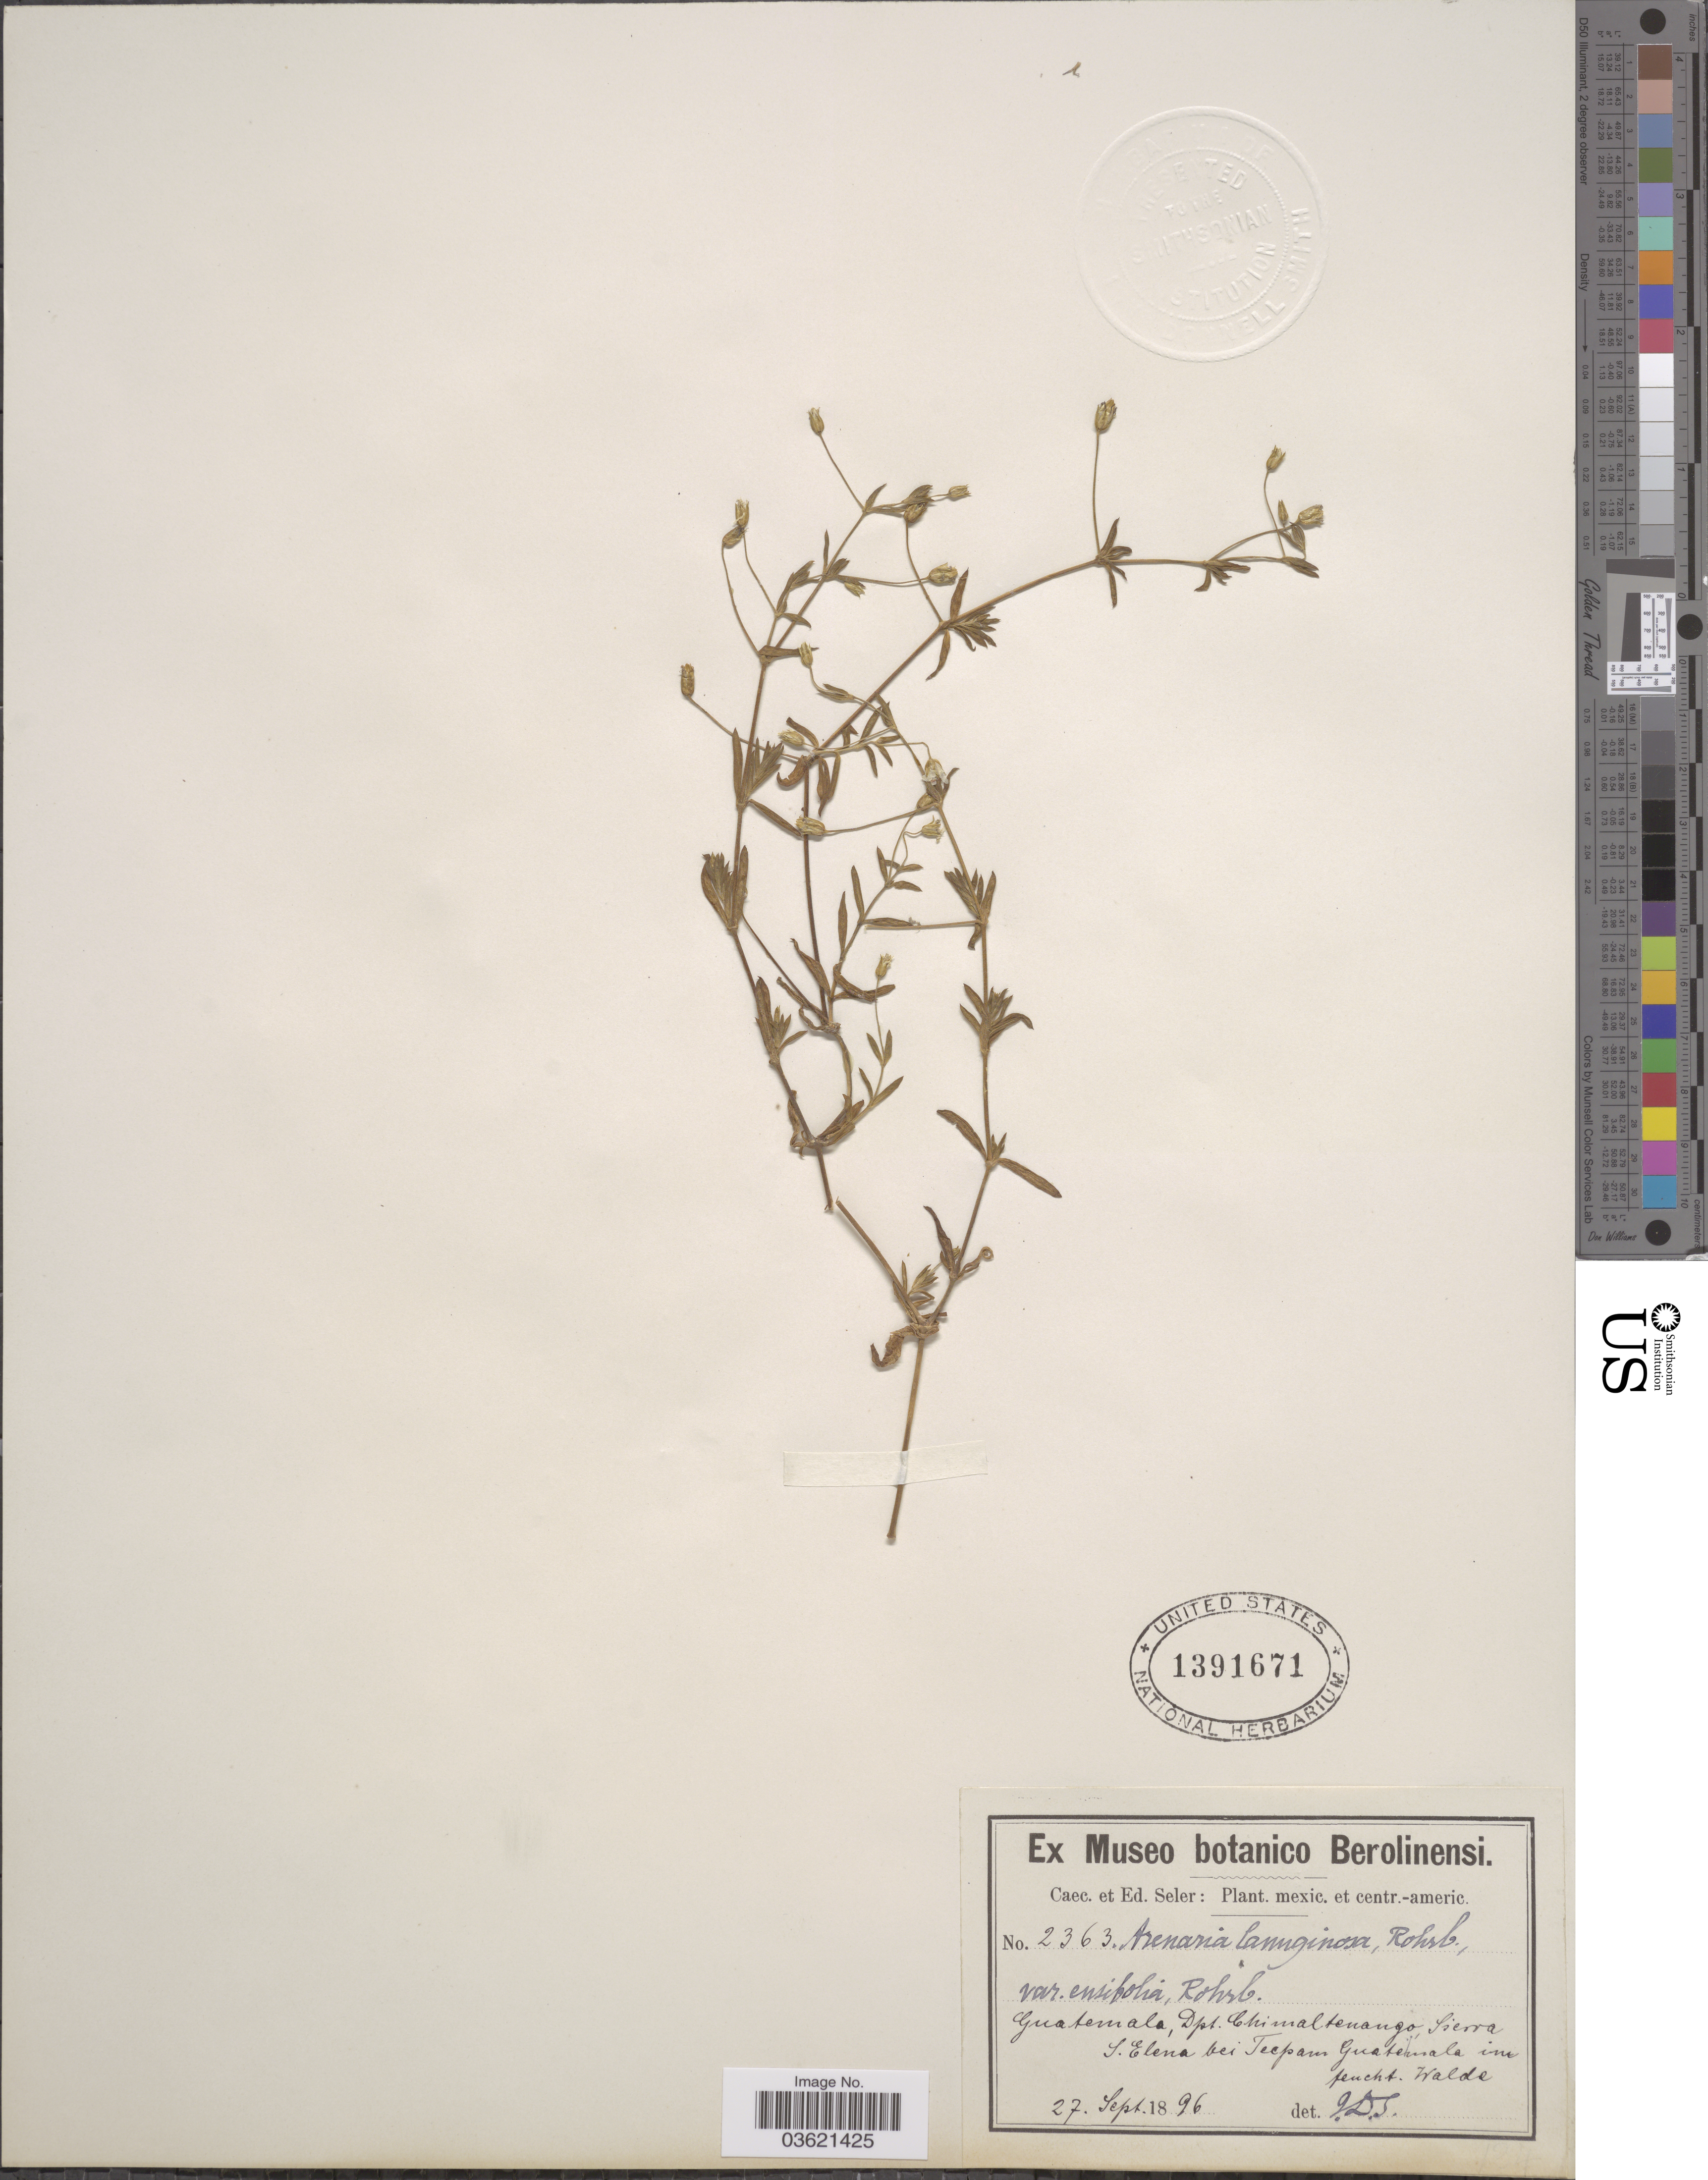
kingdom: Plantae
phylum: Tracheophyta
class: Magnoliopsida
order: Caryophyllales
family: Caryophyllaceae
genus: Arenaria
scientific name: Arenaria guatemalensis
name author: Standl. ex Steyerm.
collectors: C. Seler & E. G. Seler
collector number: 2363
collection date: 1896-09-27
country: Guatemala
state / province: Chimaltenango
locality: Dpt. Chimaltenango, Sierra S. Elena bei Tecpam Guatemala im feucht. Walde.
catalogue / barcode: US 1391671